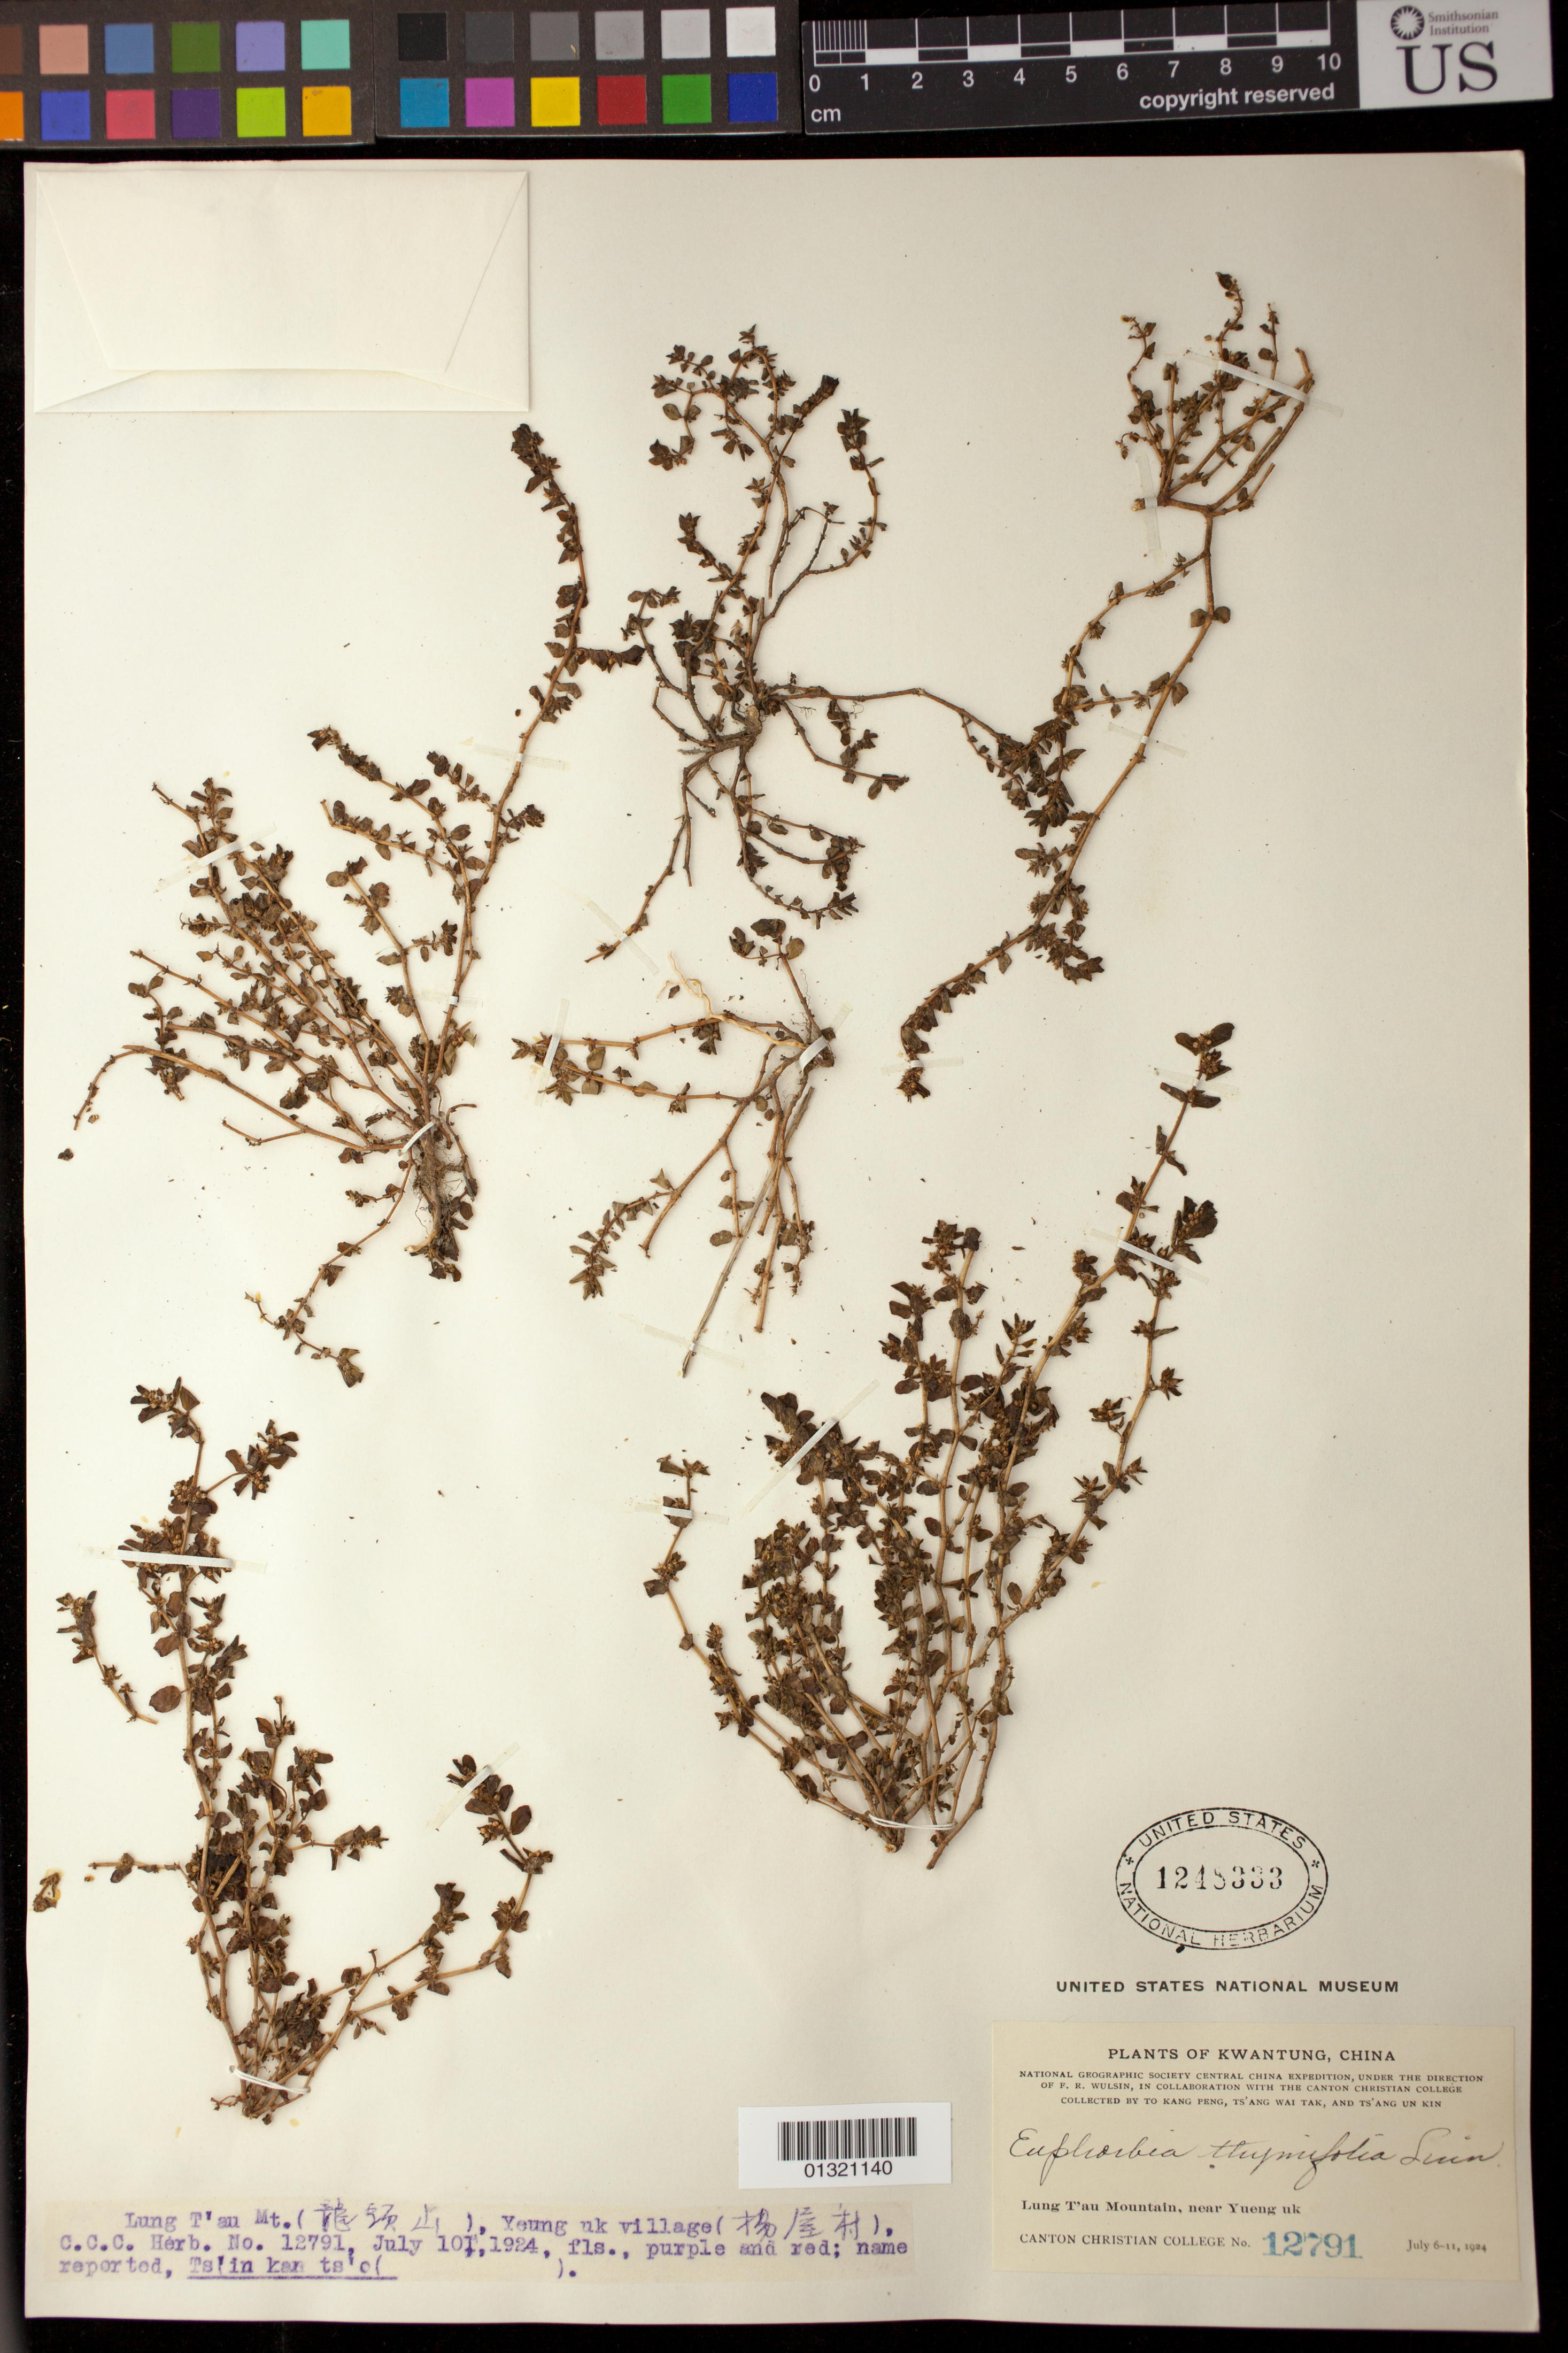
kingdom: Plantae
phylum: Tracheophyta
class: Magnoliopsida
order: Malpighiales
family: Euphorbiaceae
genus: Euphorbia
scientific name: Euphorbia thymifolia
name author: L.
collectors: T. K. Peng, W. T. Tsang & U. K. Tsang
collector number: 12791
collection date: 1924-07-06/1924-07-11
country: China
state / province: Guangdong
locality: Lung T'au Mountain, near Yueng uk [Yangchun]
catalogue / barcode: US 1248333